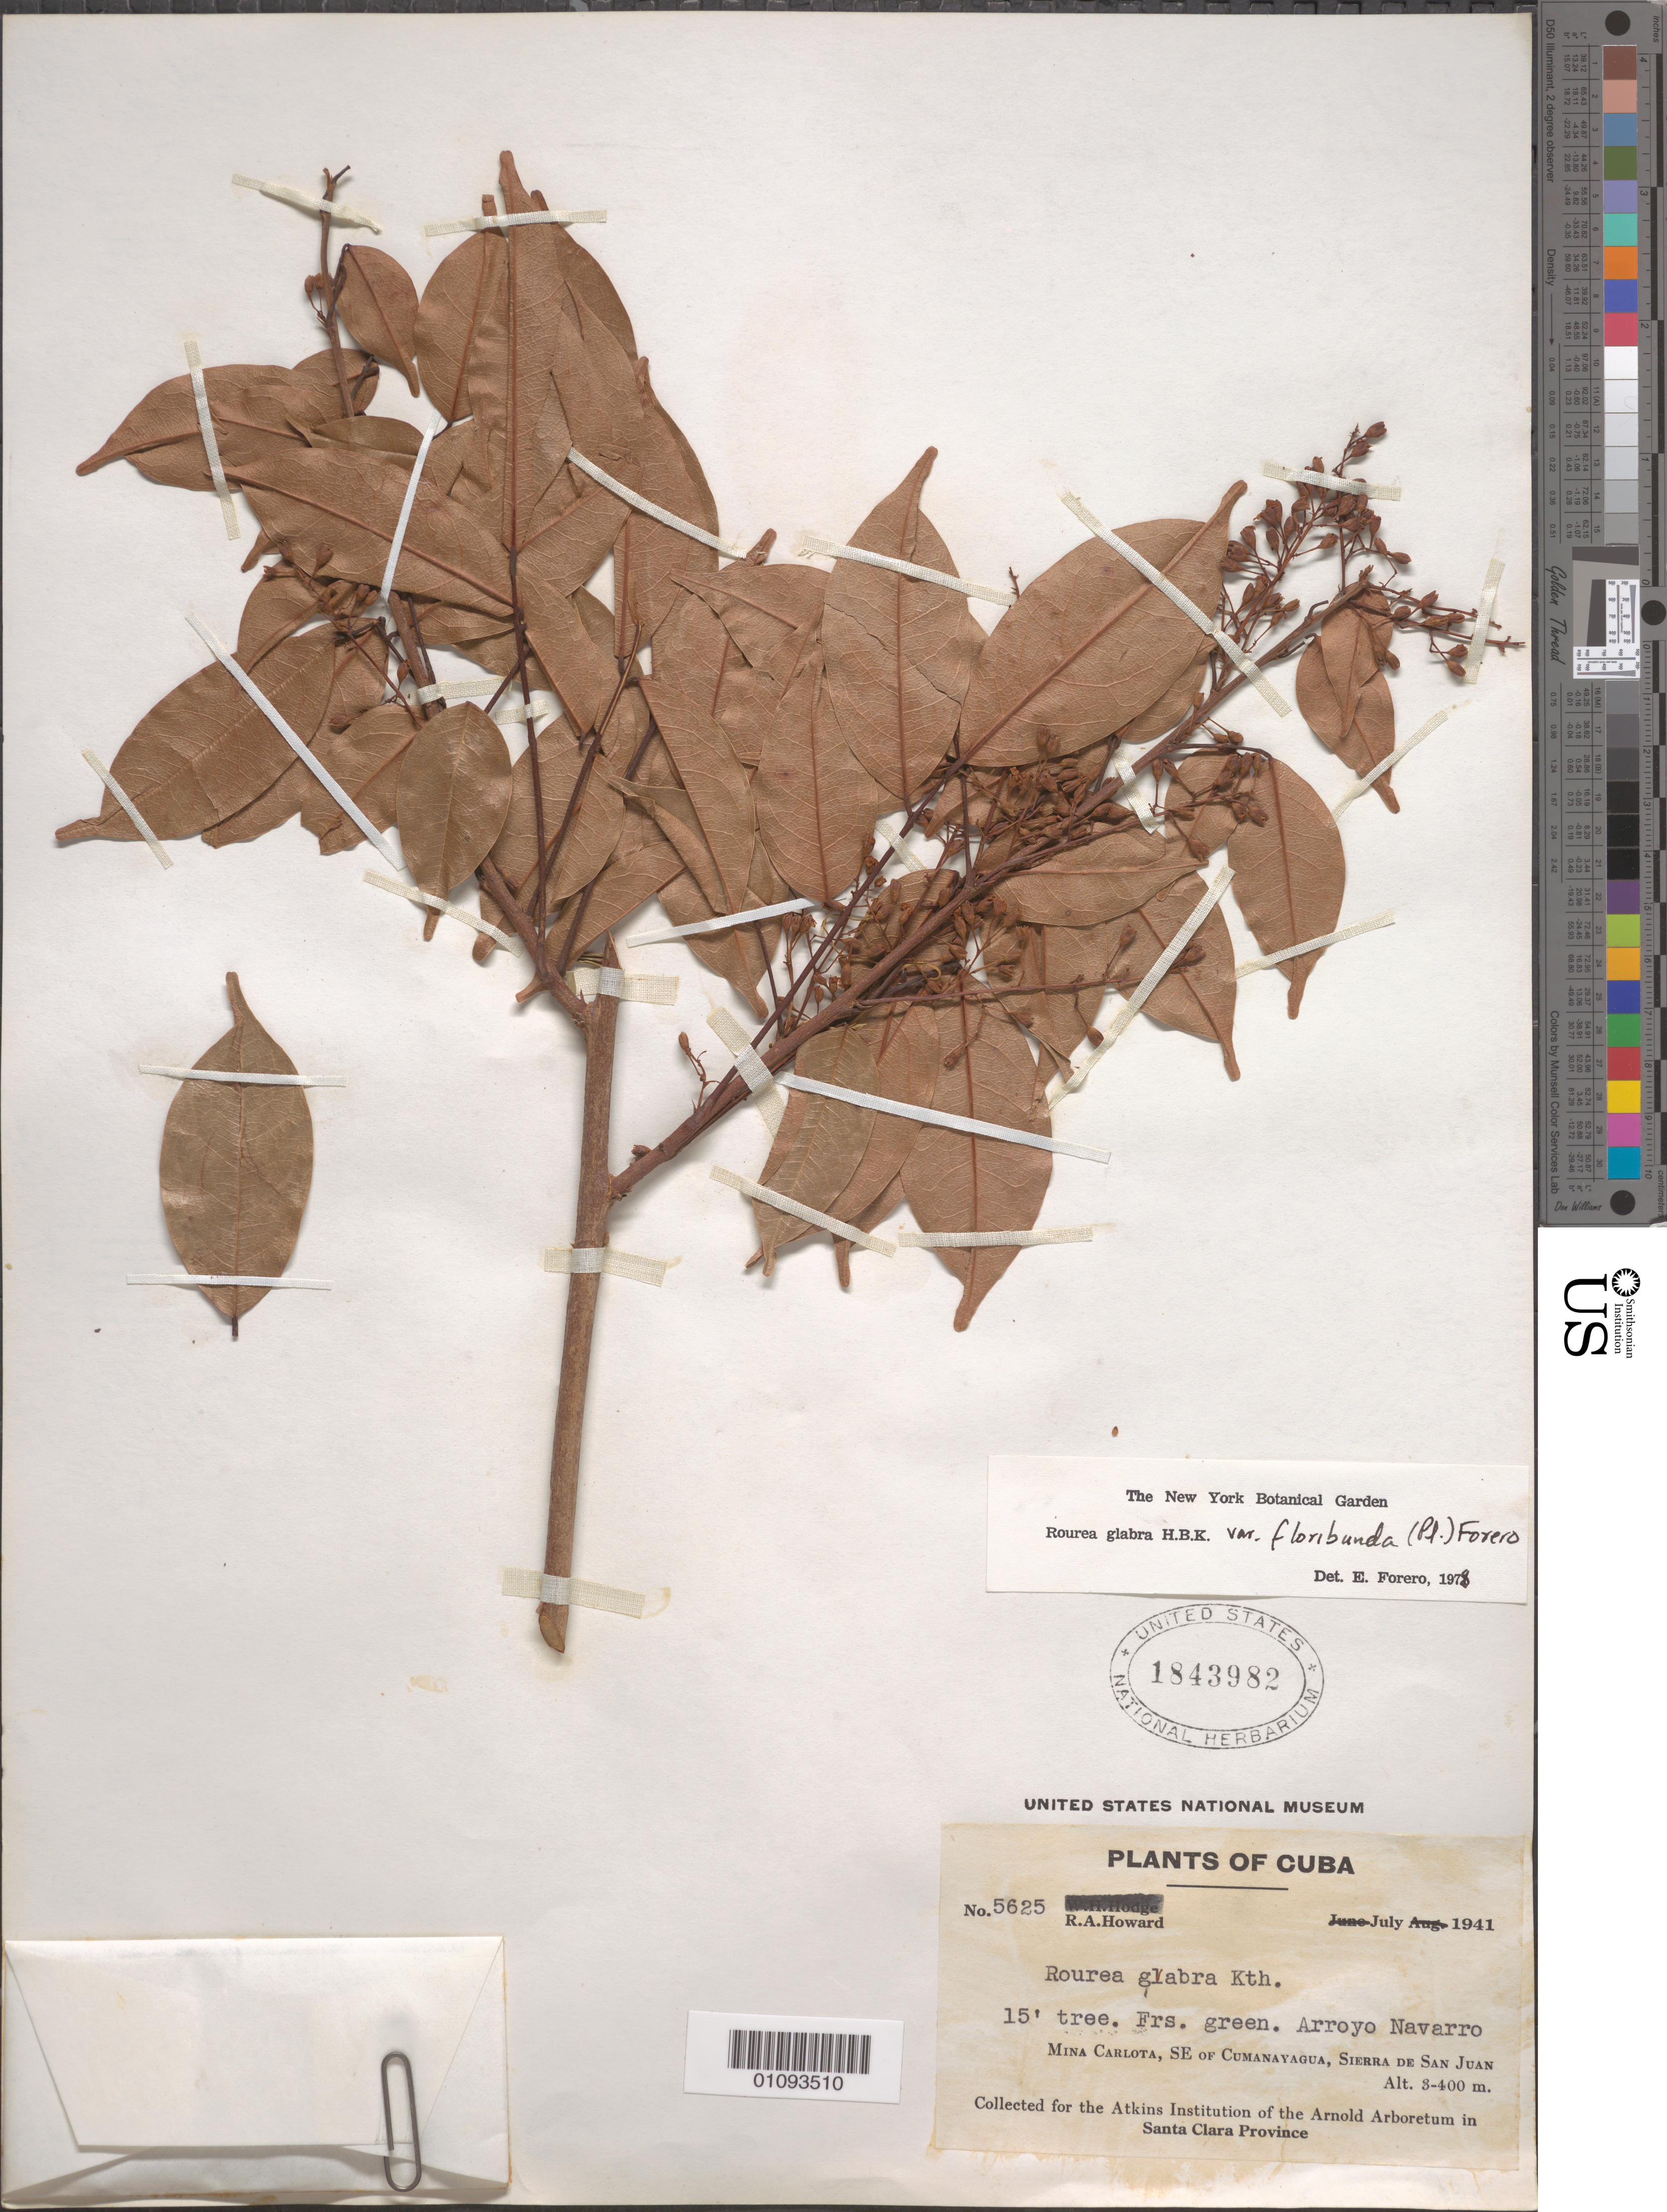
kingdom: Plantae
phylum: Tracheophyta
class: Magnoliopsida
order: Oxalidales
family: Connaraceae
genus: Rourea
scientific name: Rourea glabra var. floribunda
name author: (Planch.) Forero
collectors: R. A. Howard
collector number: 5625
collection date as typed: Jul 1941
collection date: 1941-07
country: Cuba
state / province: Cienfuegos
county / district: Cumanayagua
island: Cuba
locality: Mina Carlota, SE or Cumanayage, Sierra De San Juan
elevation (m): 91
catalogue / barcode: US 1843982